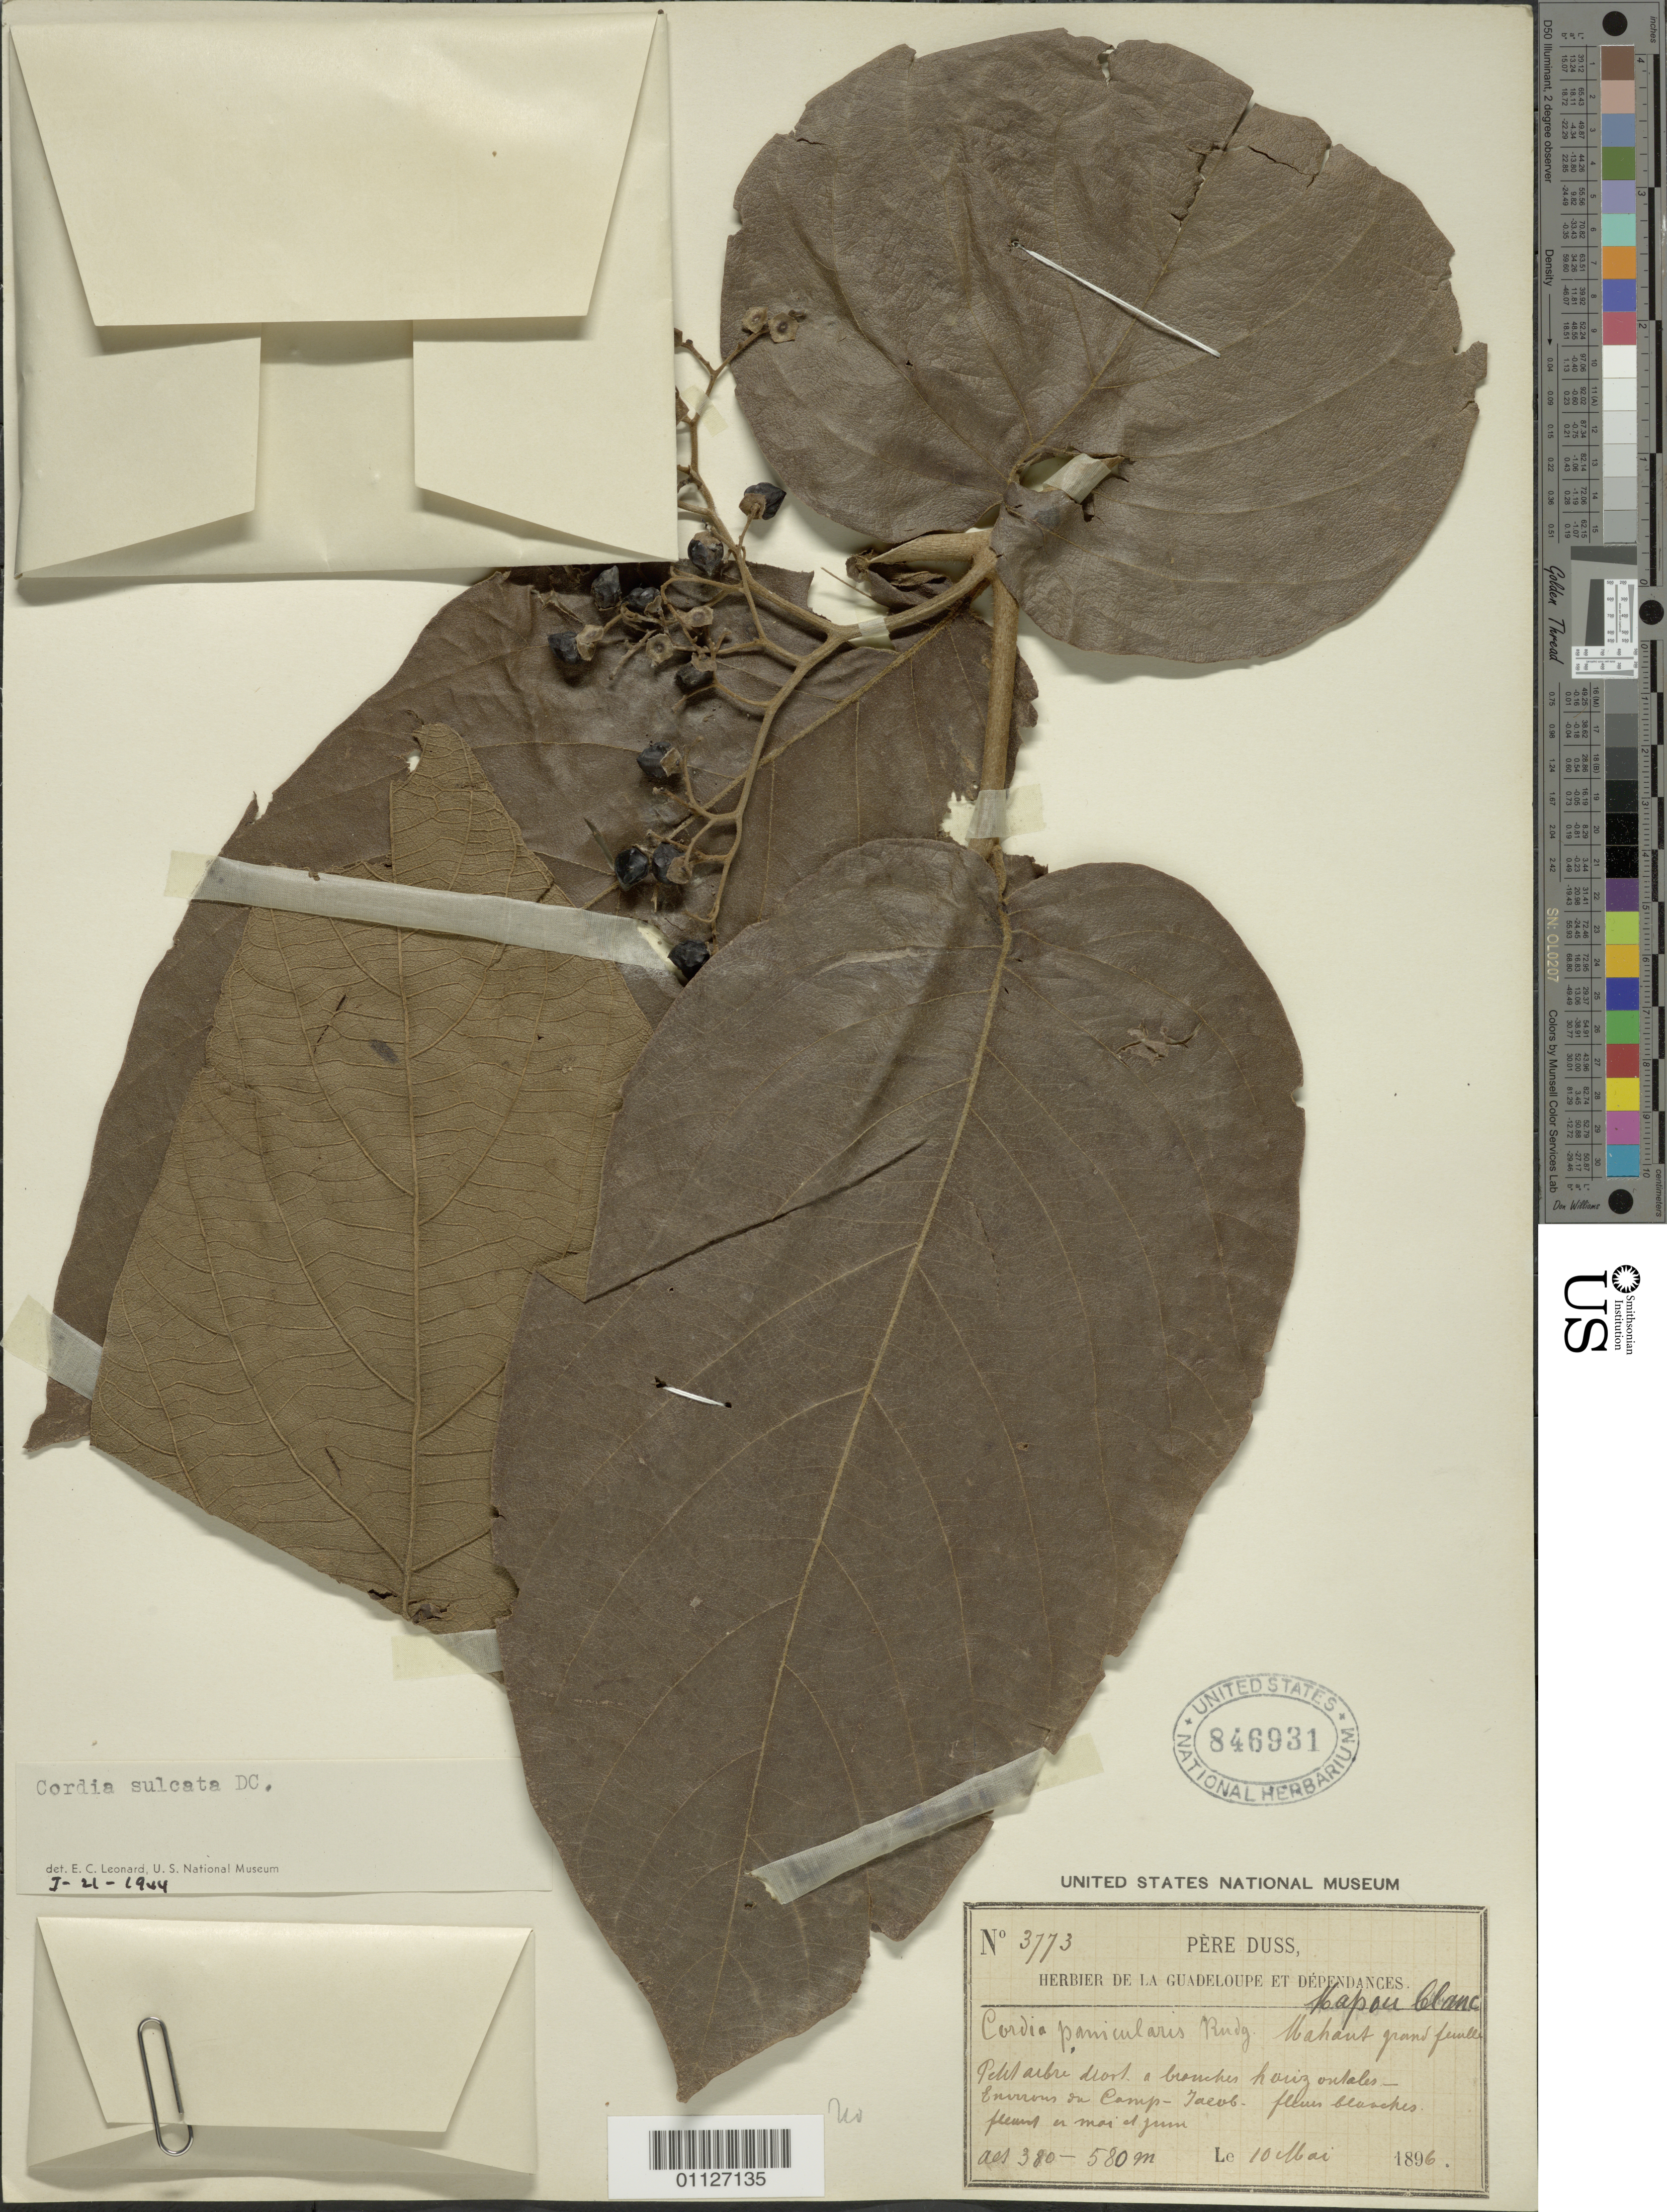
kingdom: Plantae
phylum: Tracheophyta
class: Magnoliopsida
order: Boraginales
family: Cordiaceae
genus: Cordia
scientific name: Cordia sulcata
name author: DC.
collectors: Herbier de la Guadeloupe et Dépendances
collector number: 3773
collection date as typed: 10 May 1896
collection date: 1896-05-10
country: Guadeloupe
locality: Environs du Camp-Jacob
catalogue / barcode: US 846931